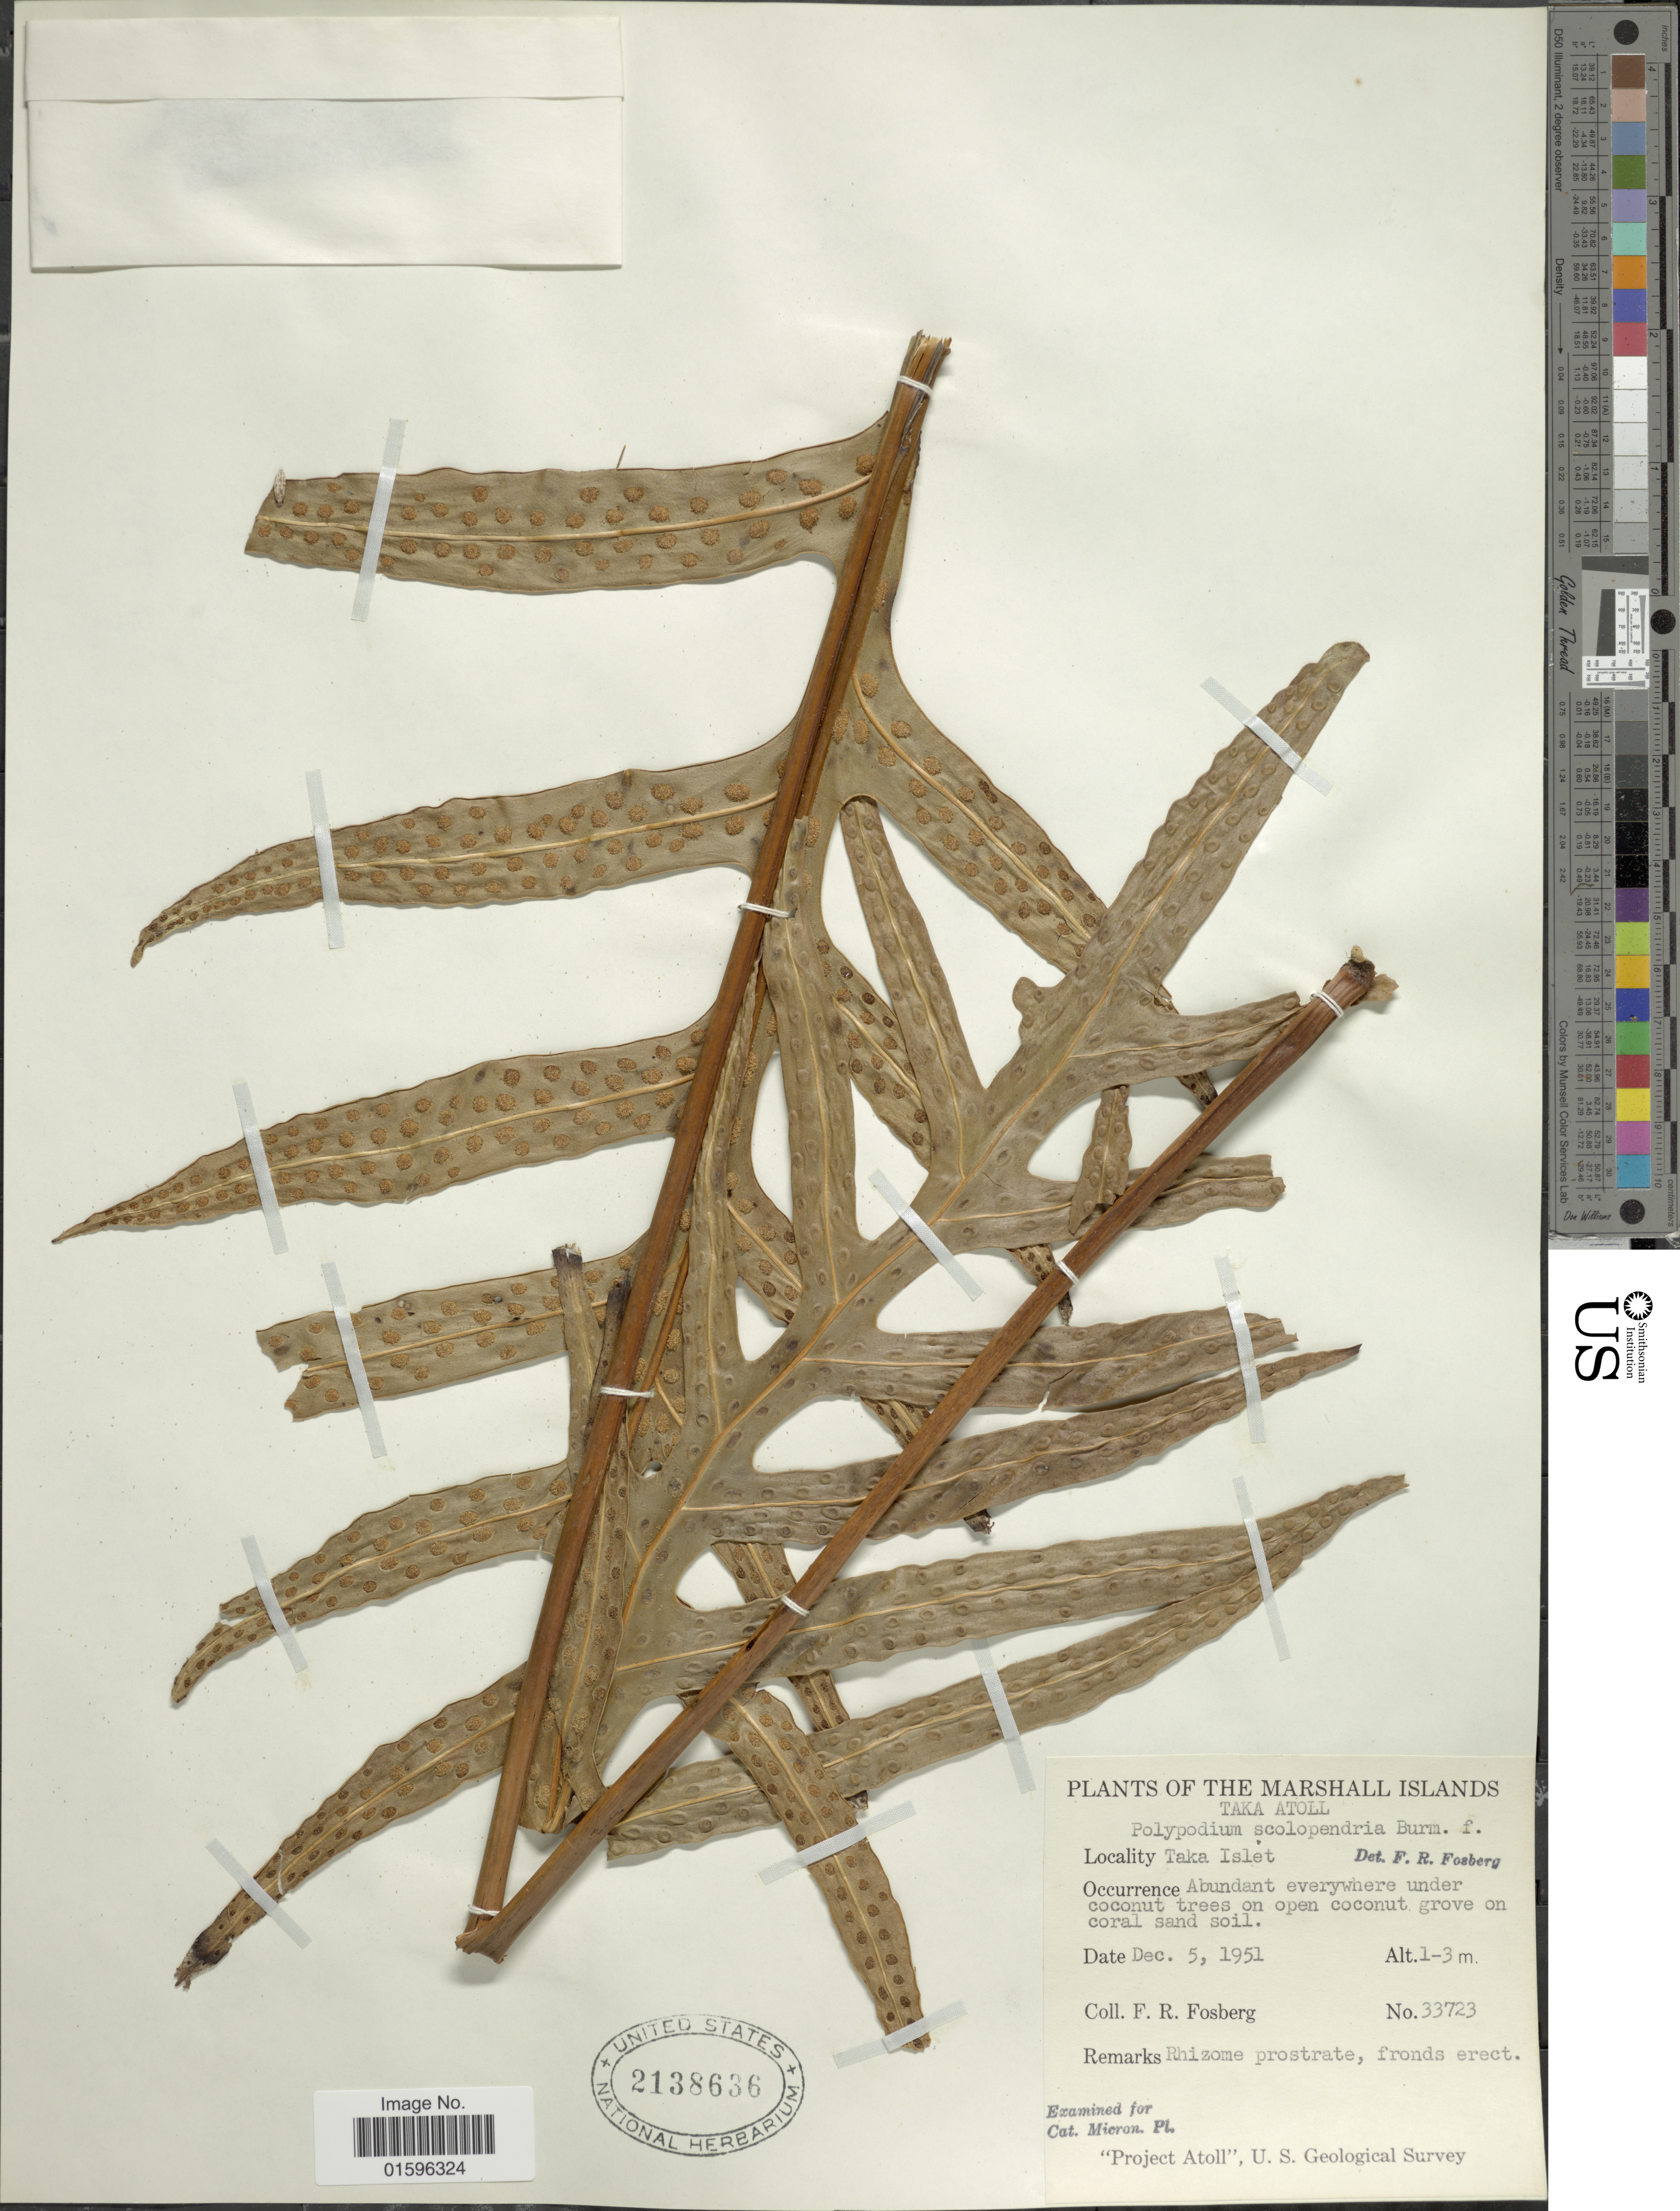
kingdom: Plantae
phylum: Tracheophyta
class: Polypodiopsida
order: Polypodiales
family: Polypodiaceae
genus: Polypodium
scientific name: Polypodium scolopendria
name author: Burm. f.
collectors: F. R. Fosberg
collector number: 33723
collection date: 1951-12-05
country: Marshall Islands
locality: The Marshall Islands, Taka Atoll, Taka Islet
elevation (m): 1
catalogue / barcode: US 2138636